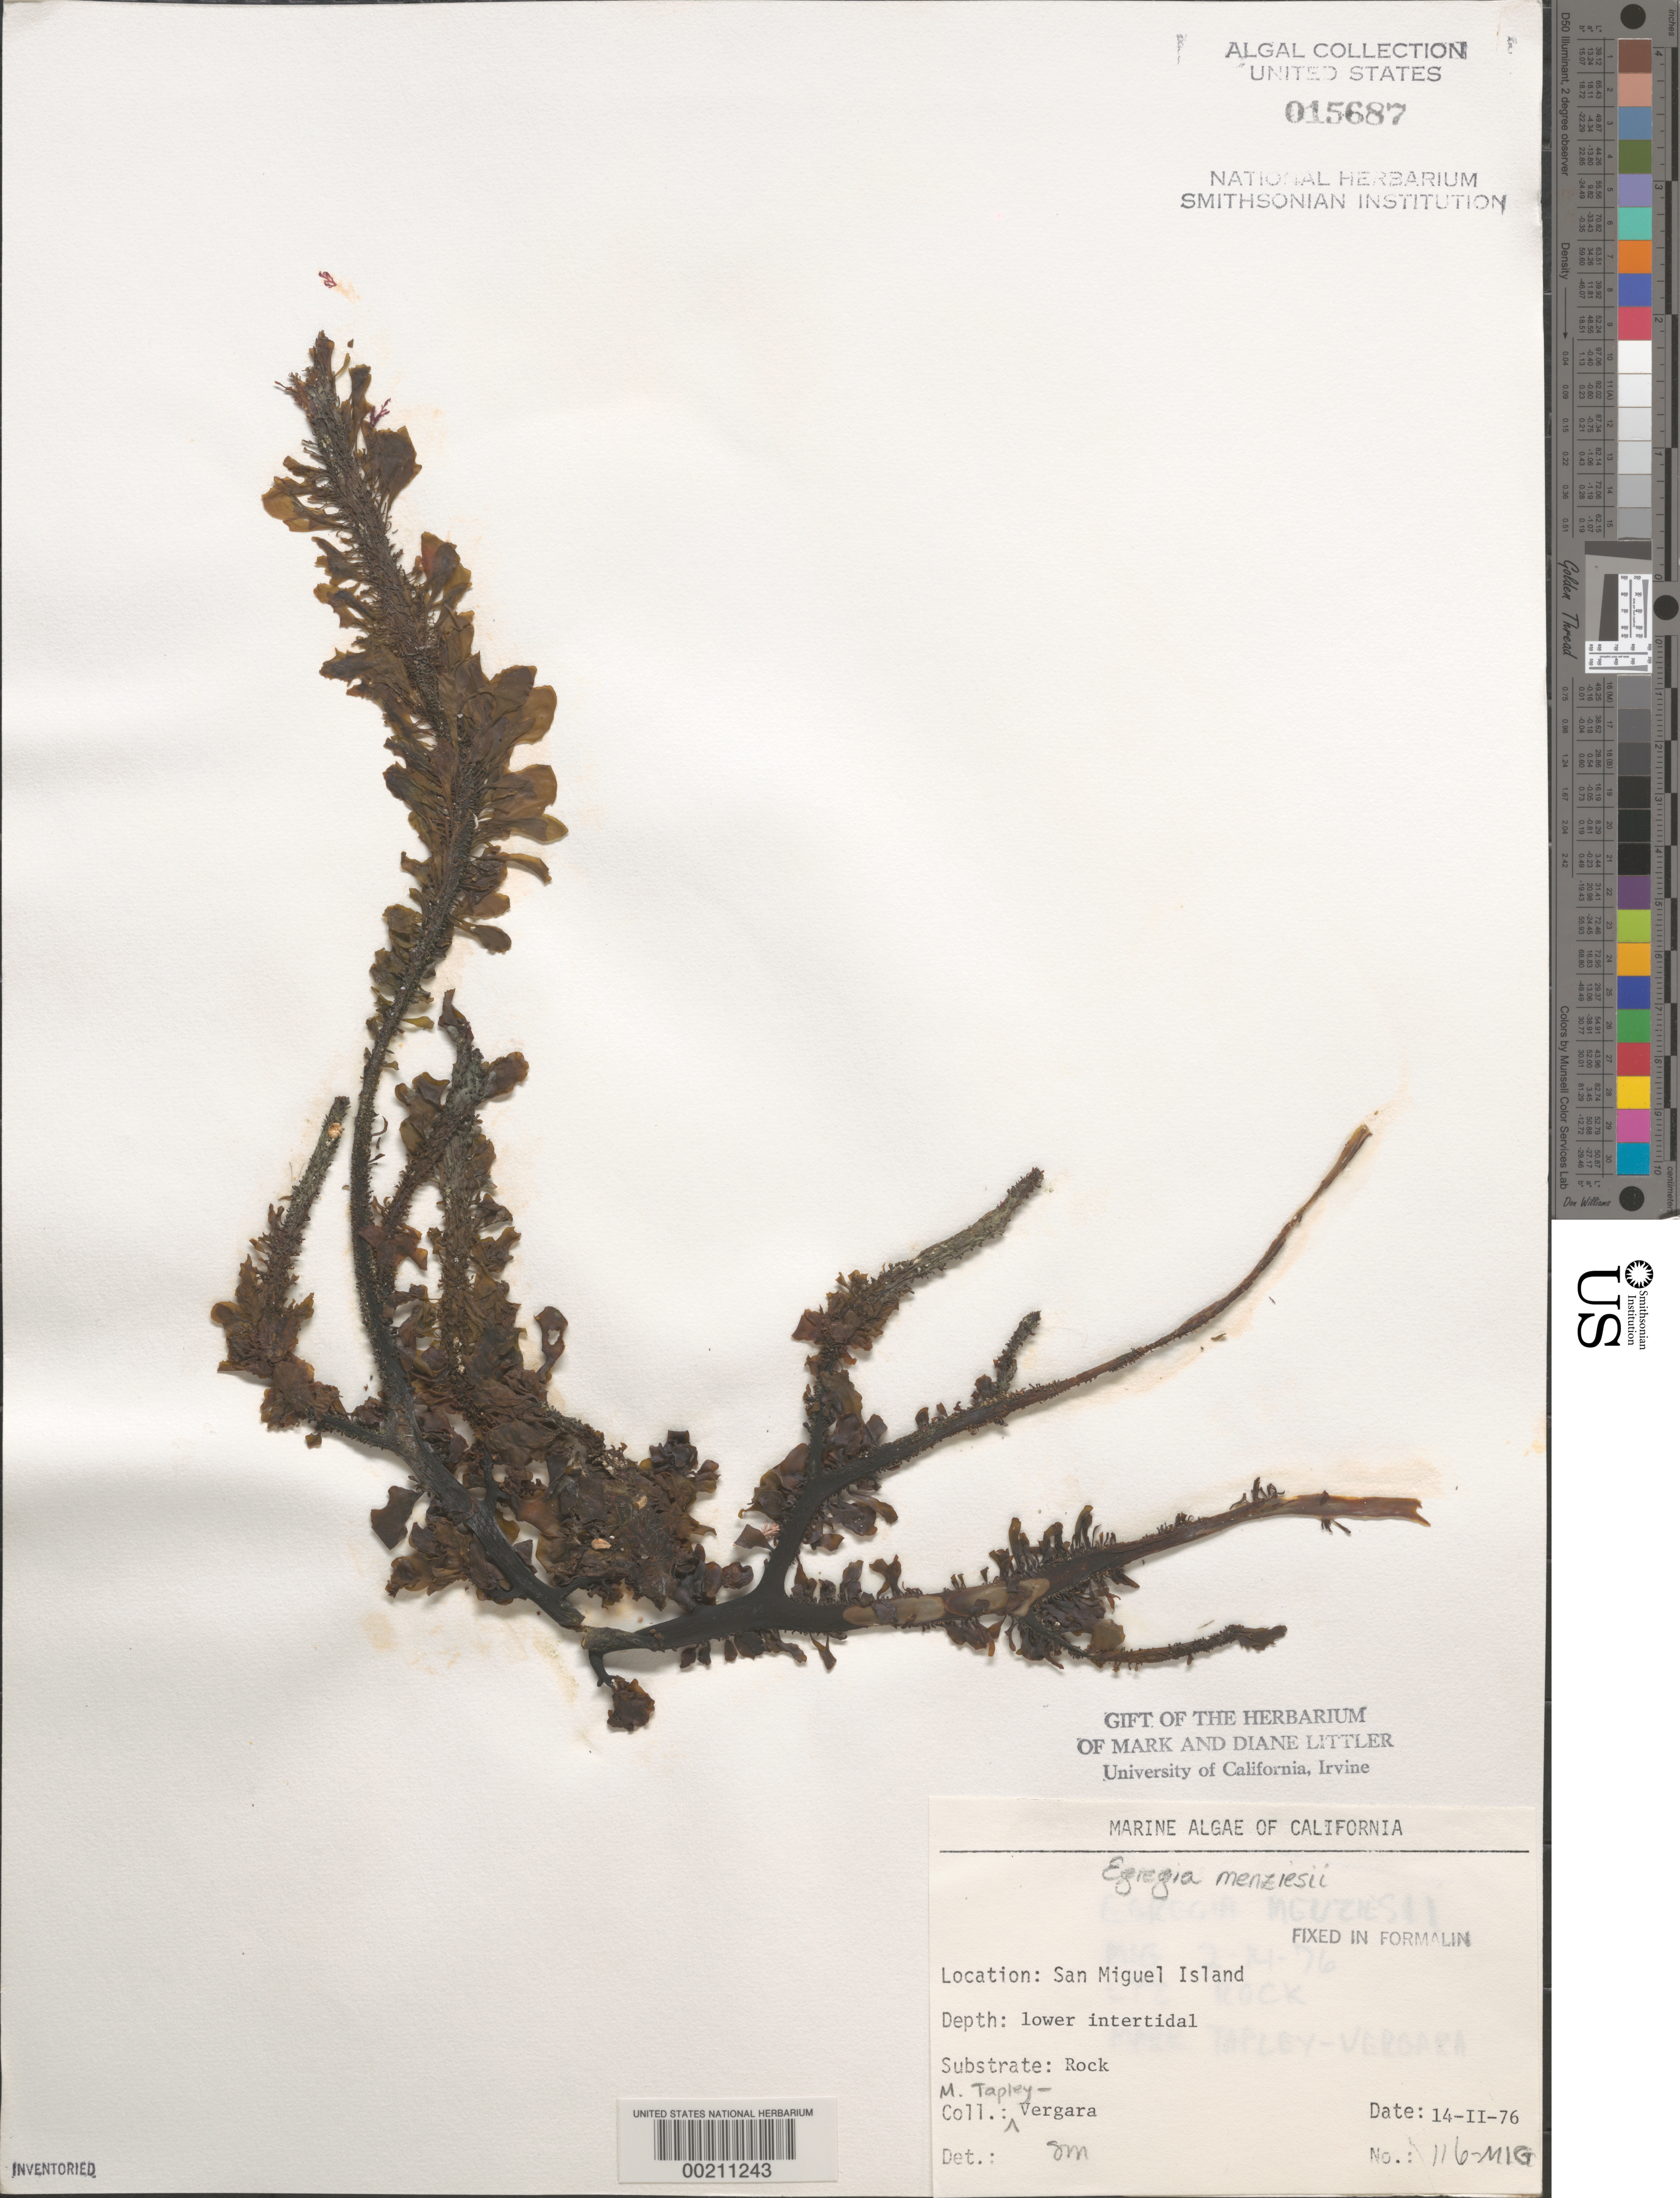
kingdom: Chromista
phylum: Ochrophyta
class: Phaeophyceae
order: Laminariales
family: Lessoniaceae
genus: Egregia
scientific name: Egregia menziesii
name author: (Turner) Aresch.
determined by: Murray, S. N.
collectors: M. Tapley-Vergara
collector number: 116-MIG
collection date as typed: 14 Feb 1976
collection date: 1976-02-14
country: United States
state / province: California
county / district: Santa Barbara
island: San Miguel Island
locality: Cuyler Harbor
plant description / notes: BLM-SOCALBIGHT Rocky Intertidal Survey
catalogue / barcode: US 15687